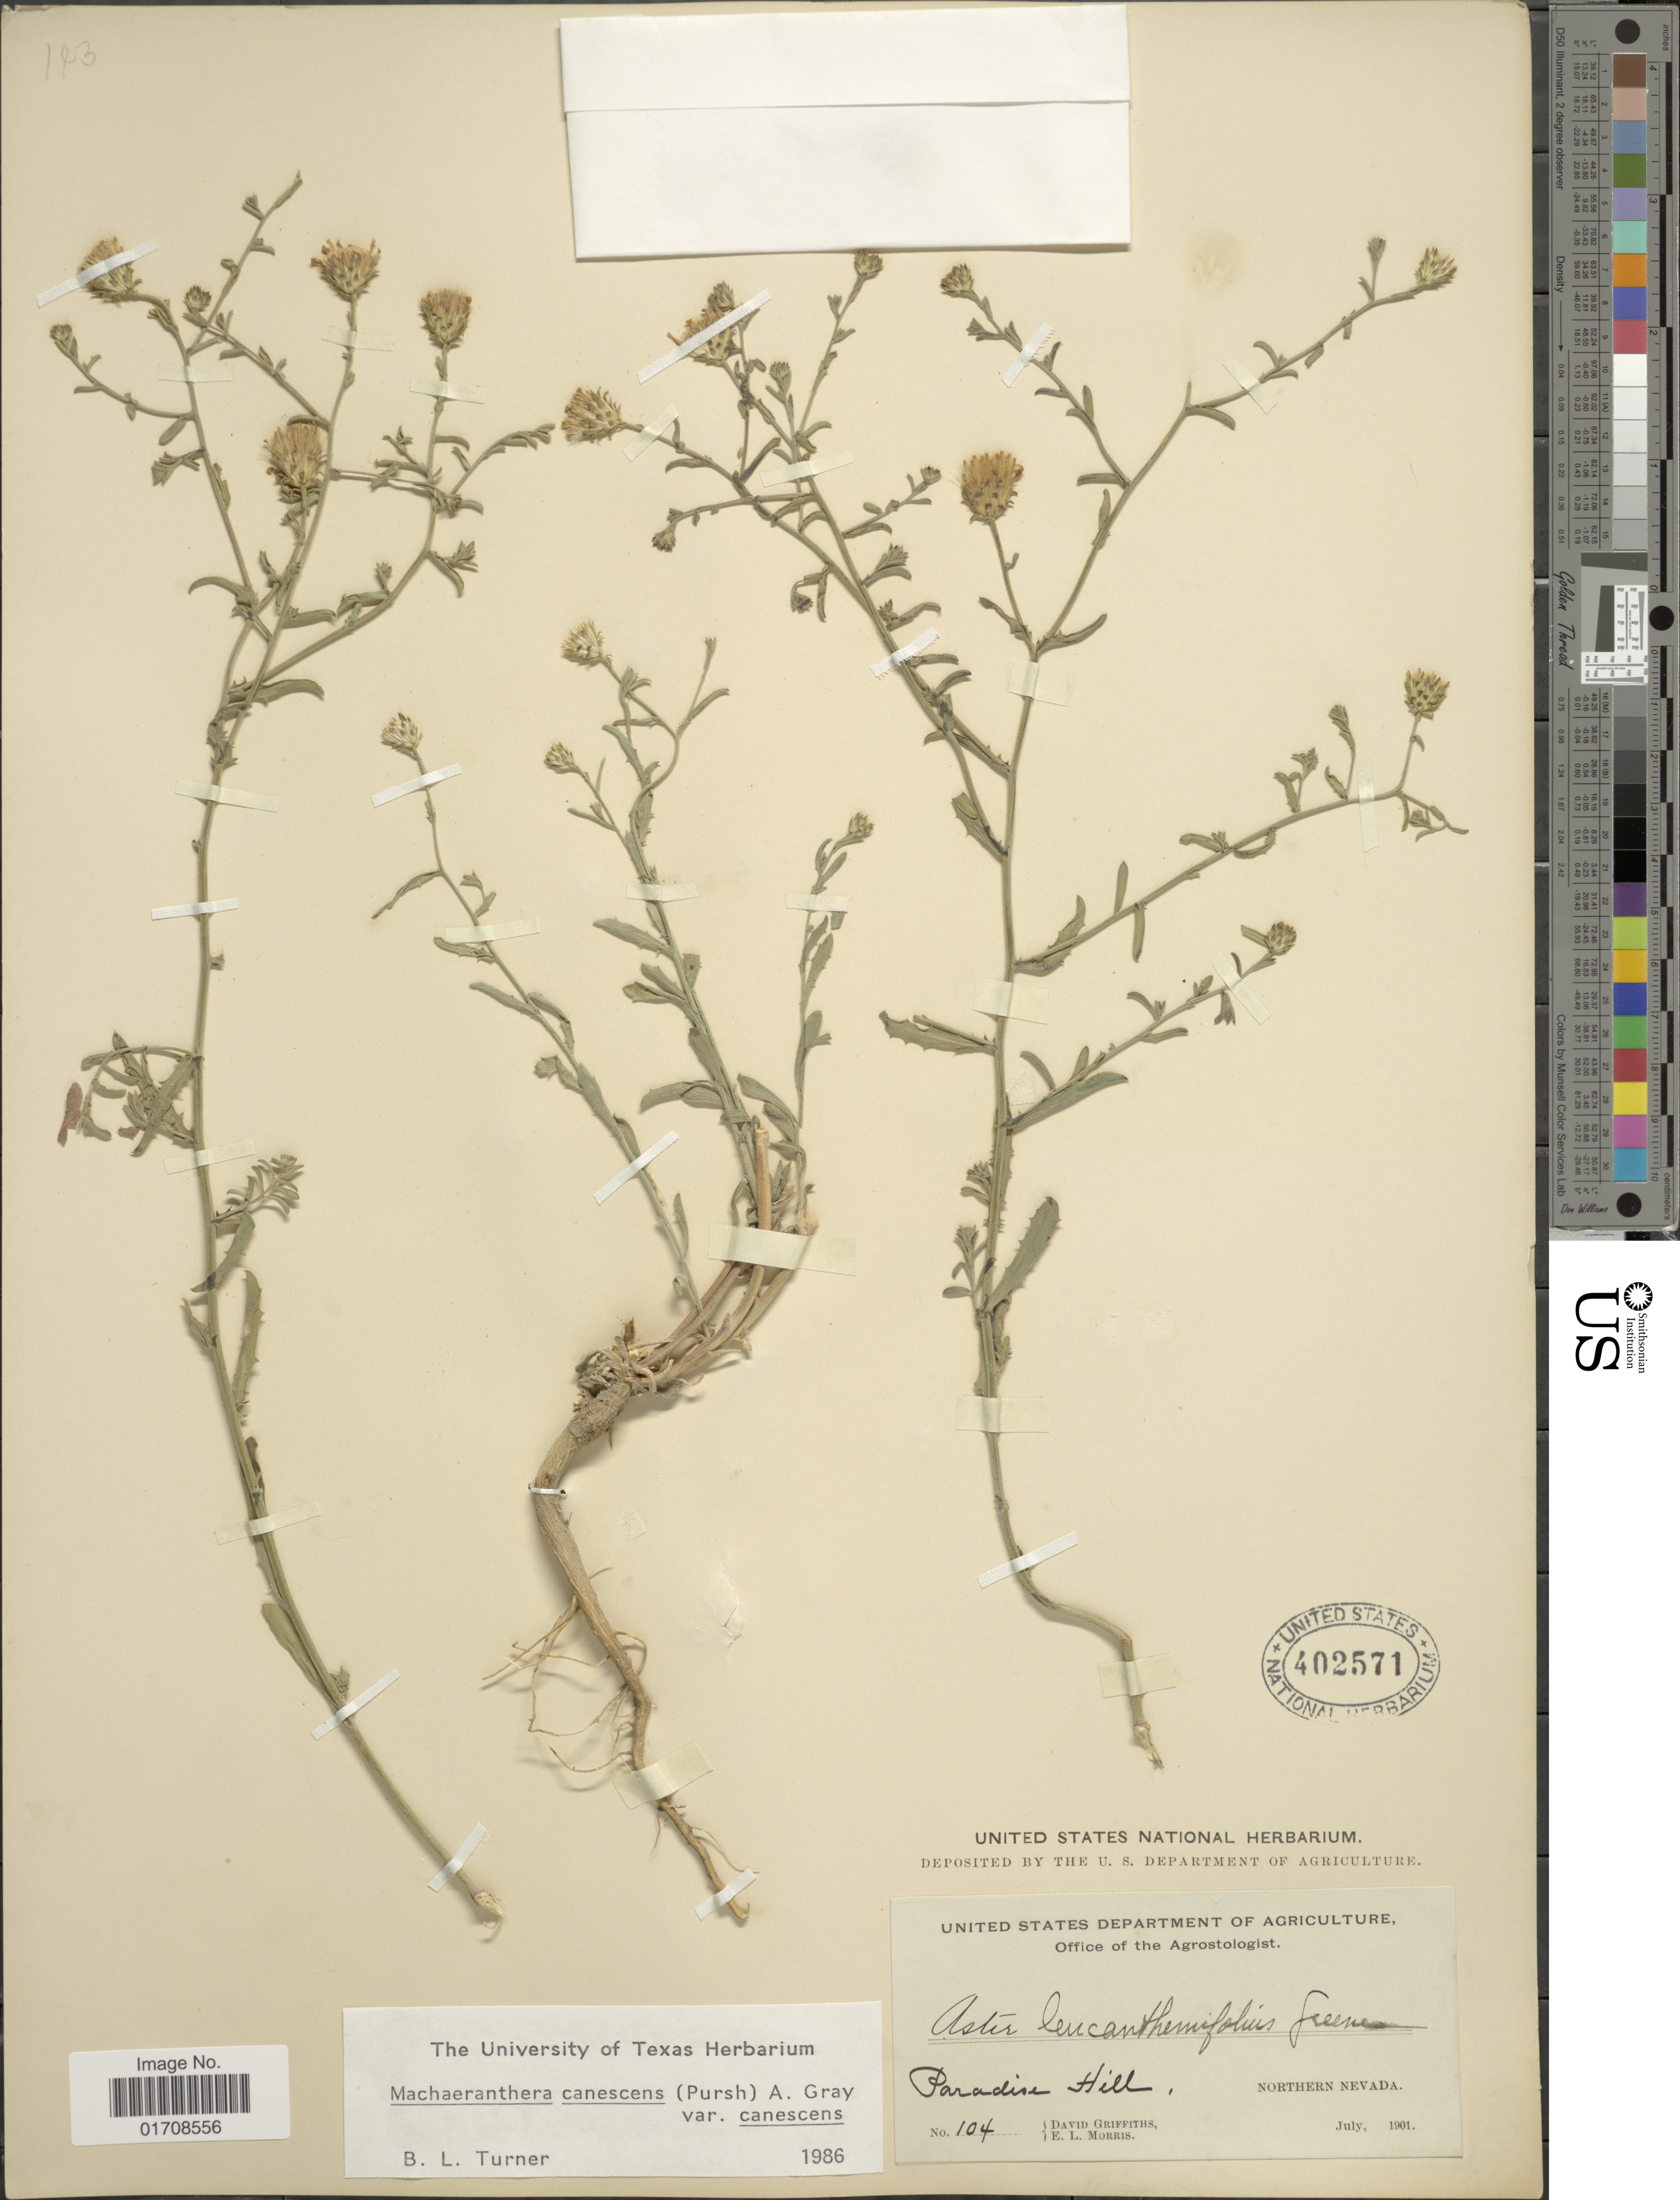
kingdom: Plantae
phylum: Tracheophyta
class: Magnoliopsida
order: Asterales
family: Asteraceae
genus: Machaeranthera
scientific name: Machaeranthera canescens var. canescens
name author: (Pursh) A. Gray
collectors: D. Griffiths & E. Morris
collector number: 104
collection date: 1901-07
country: United States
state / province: Nevada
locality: Paradise Hill, Northern Nevada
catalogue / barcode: US 402571